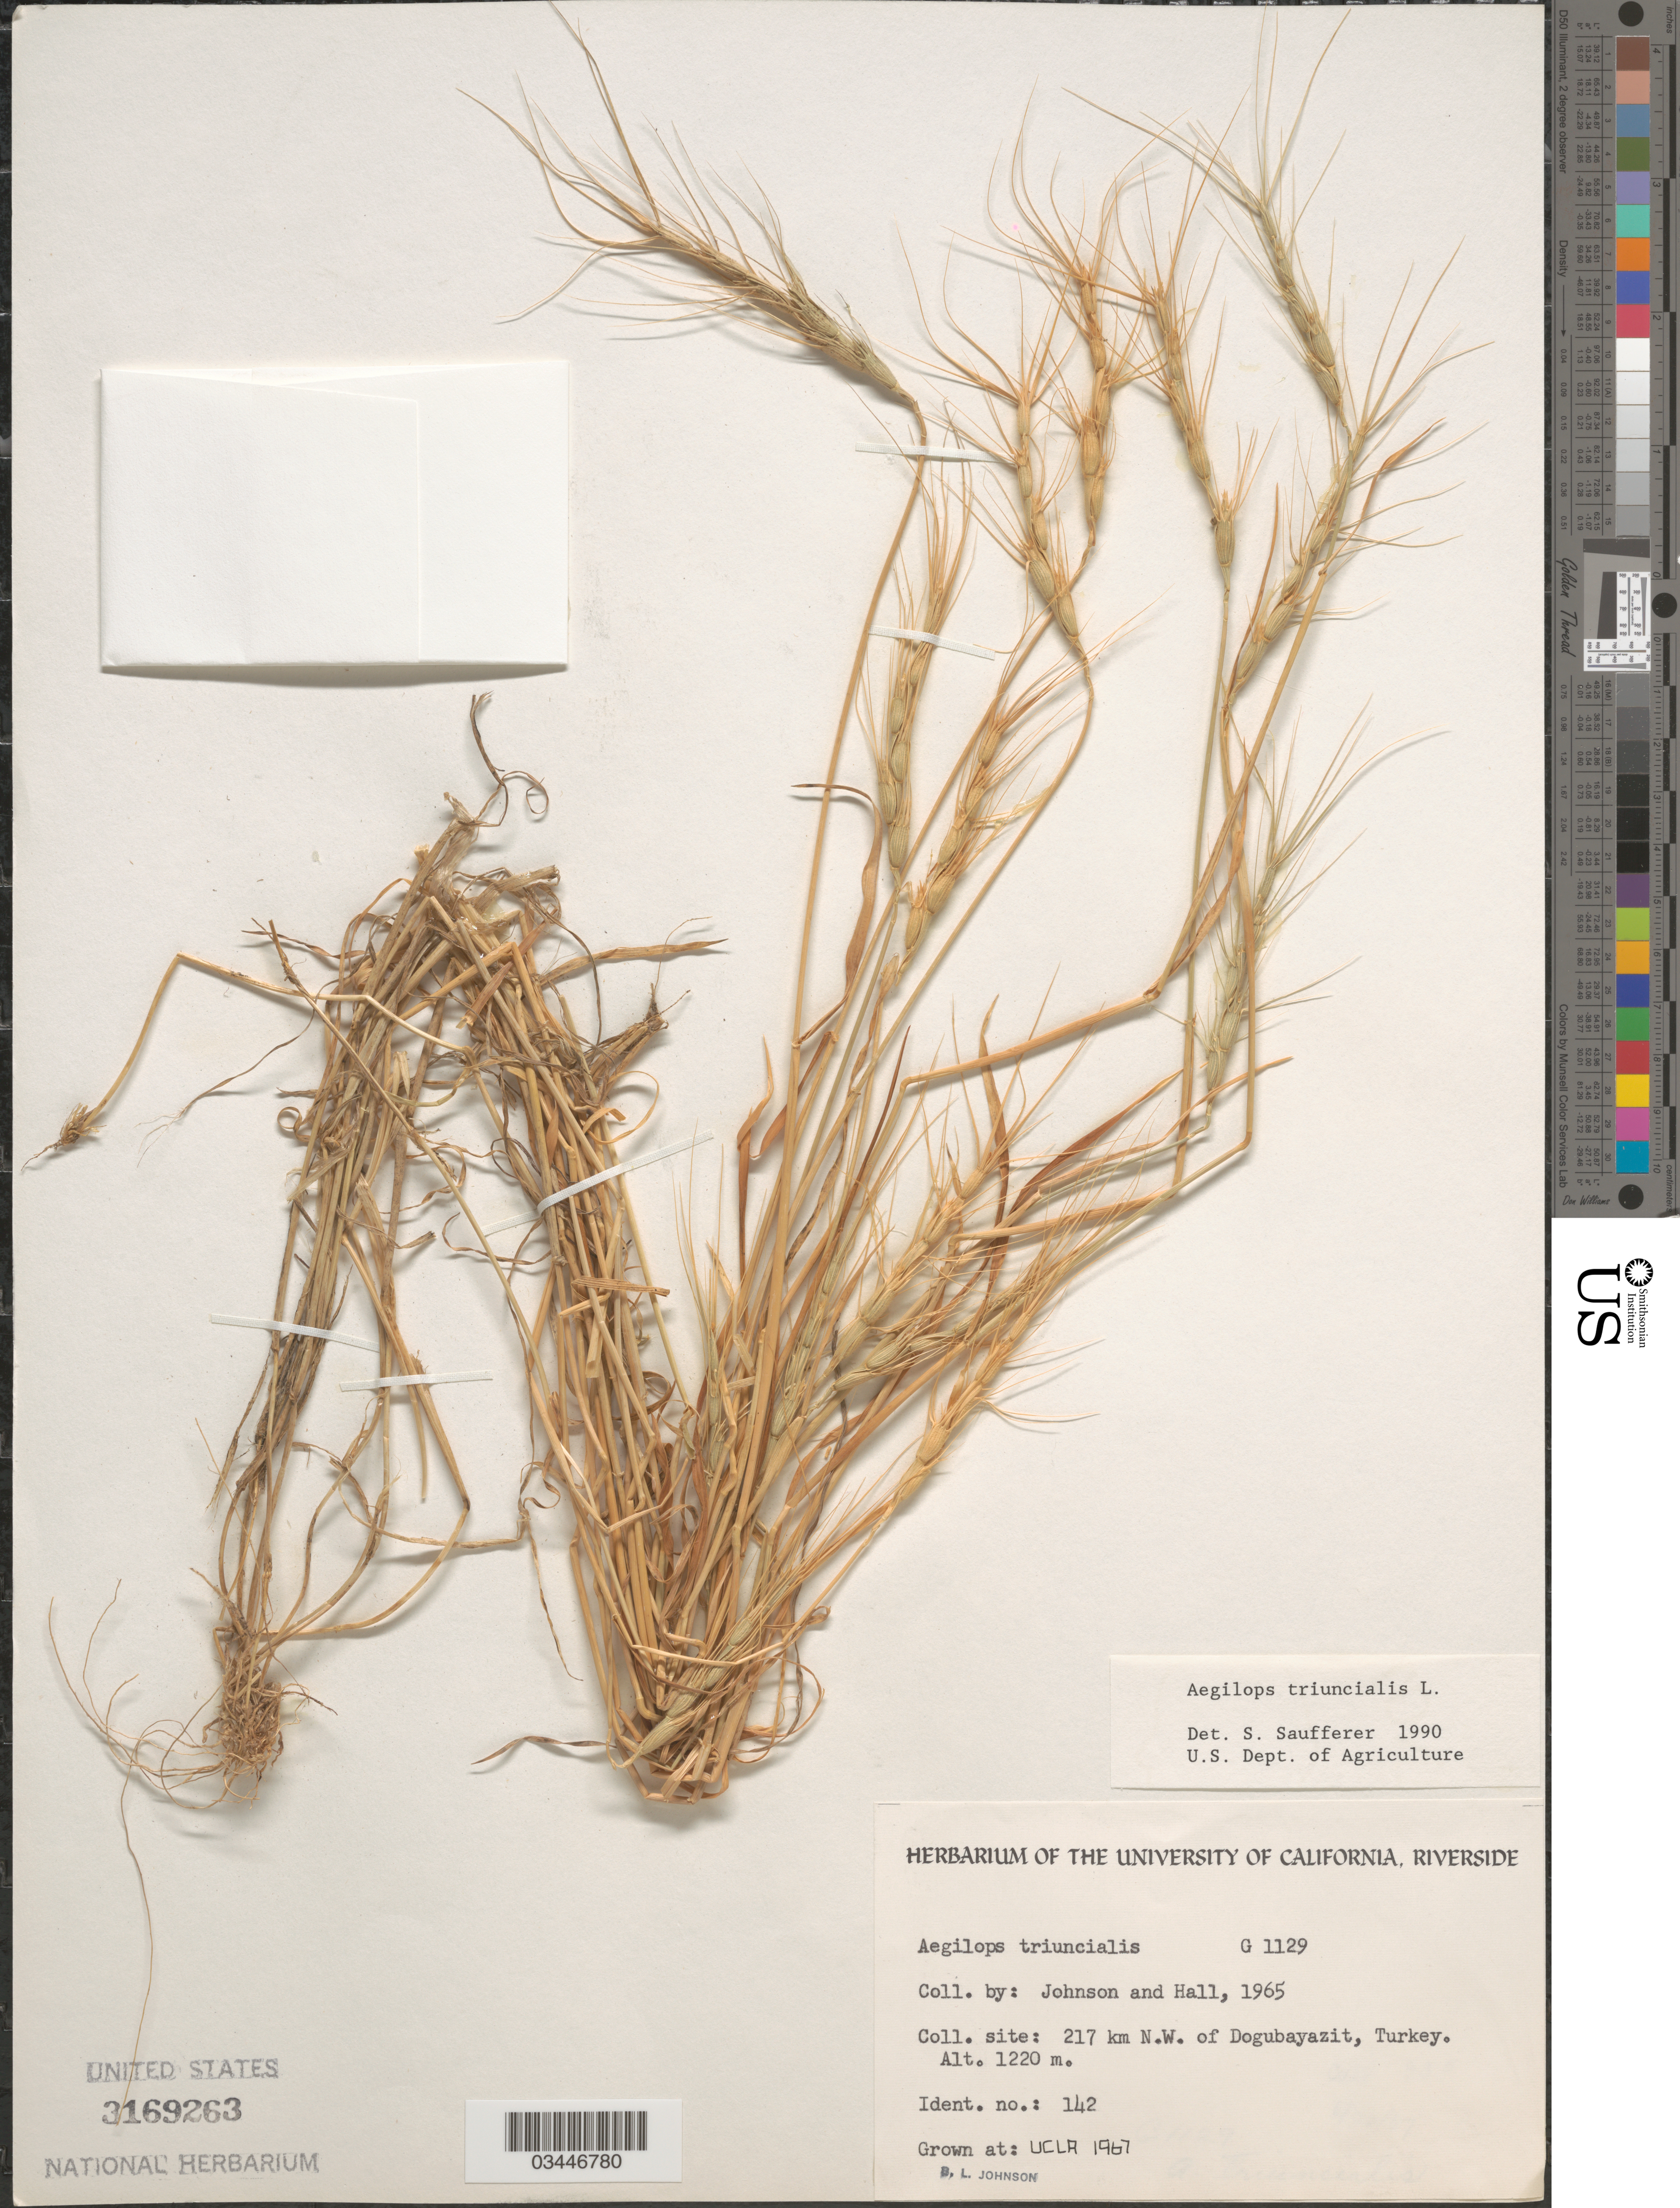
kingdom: Plantae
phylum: Tracheophyta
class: Liliopsida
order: Poales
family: Poaceae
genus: Aegilops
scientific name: Aegilops triuncialis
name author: L.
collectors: B. Johnson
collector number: G1129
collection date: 1967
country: United States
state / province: California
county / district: Los Angeles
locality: UCLA.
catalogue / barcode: US 3169263